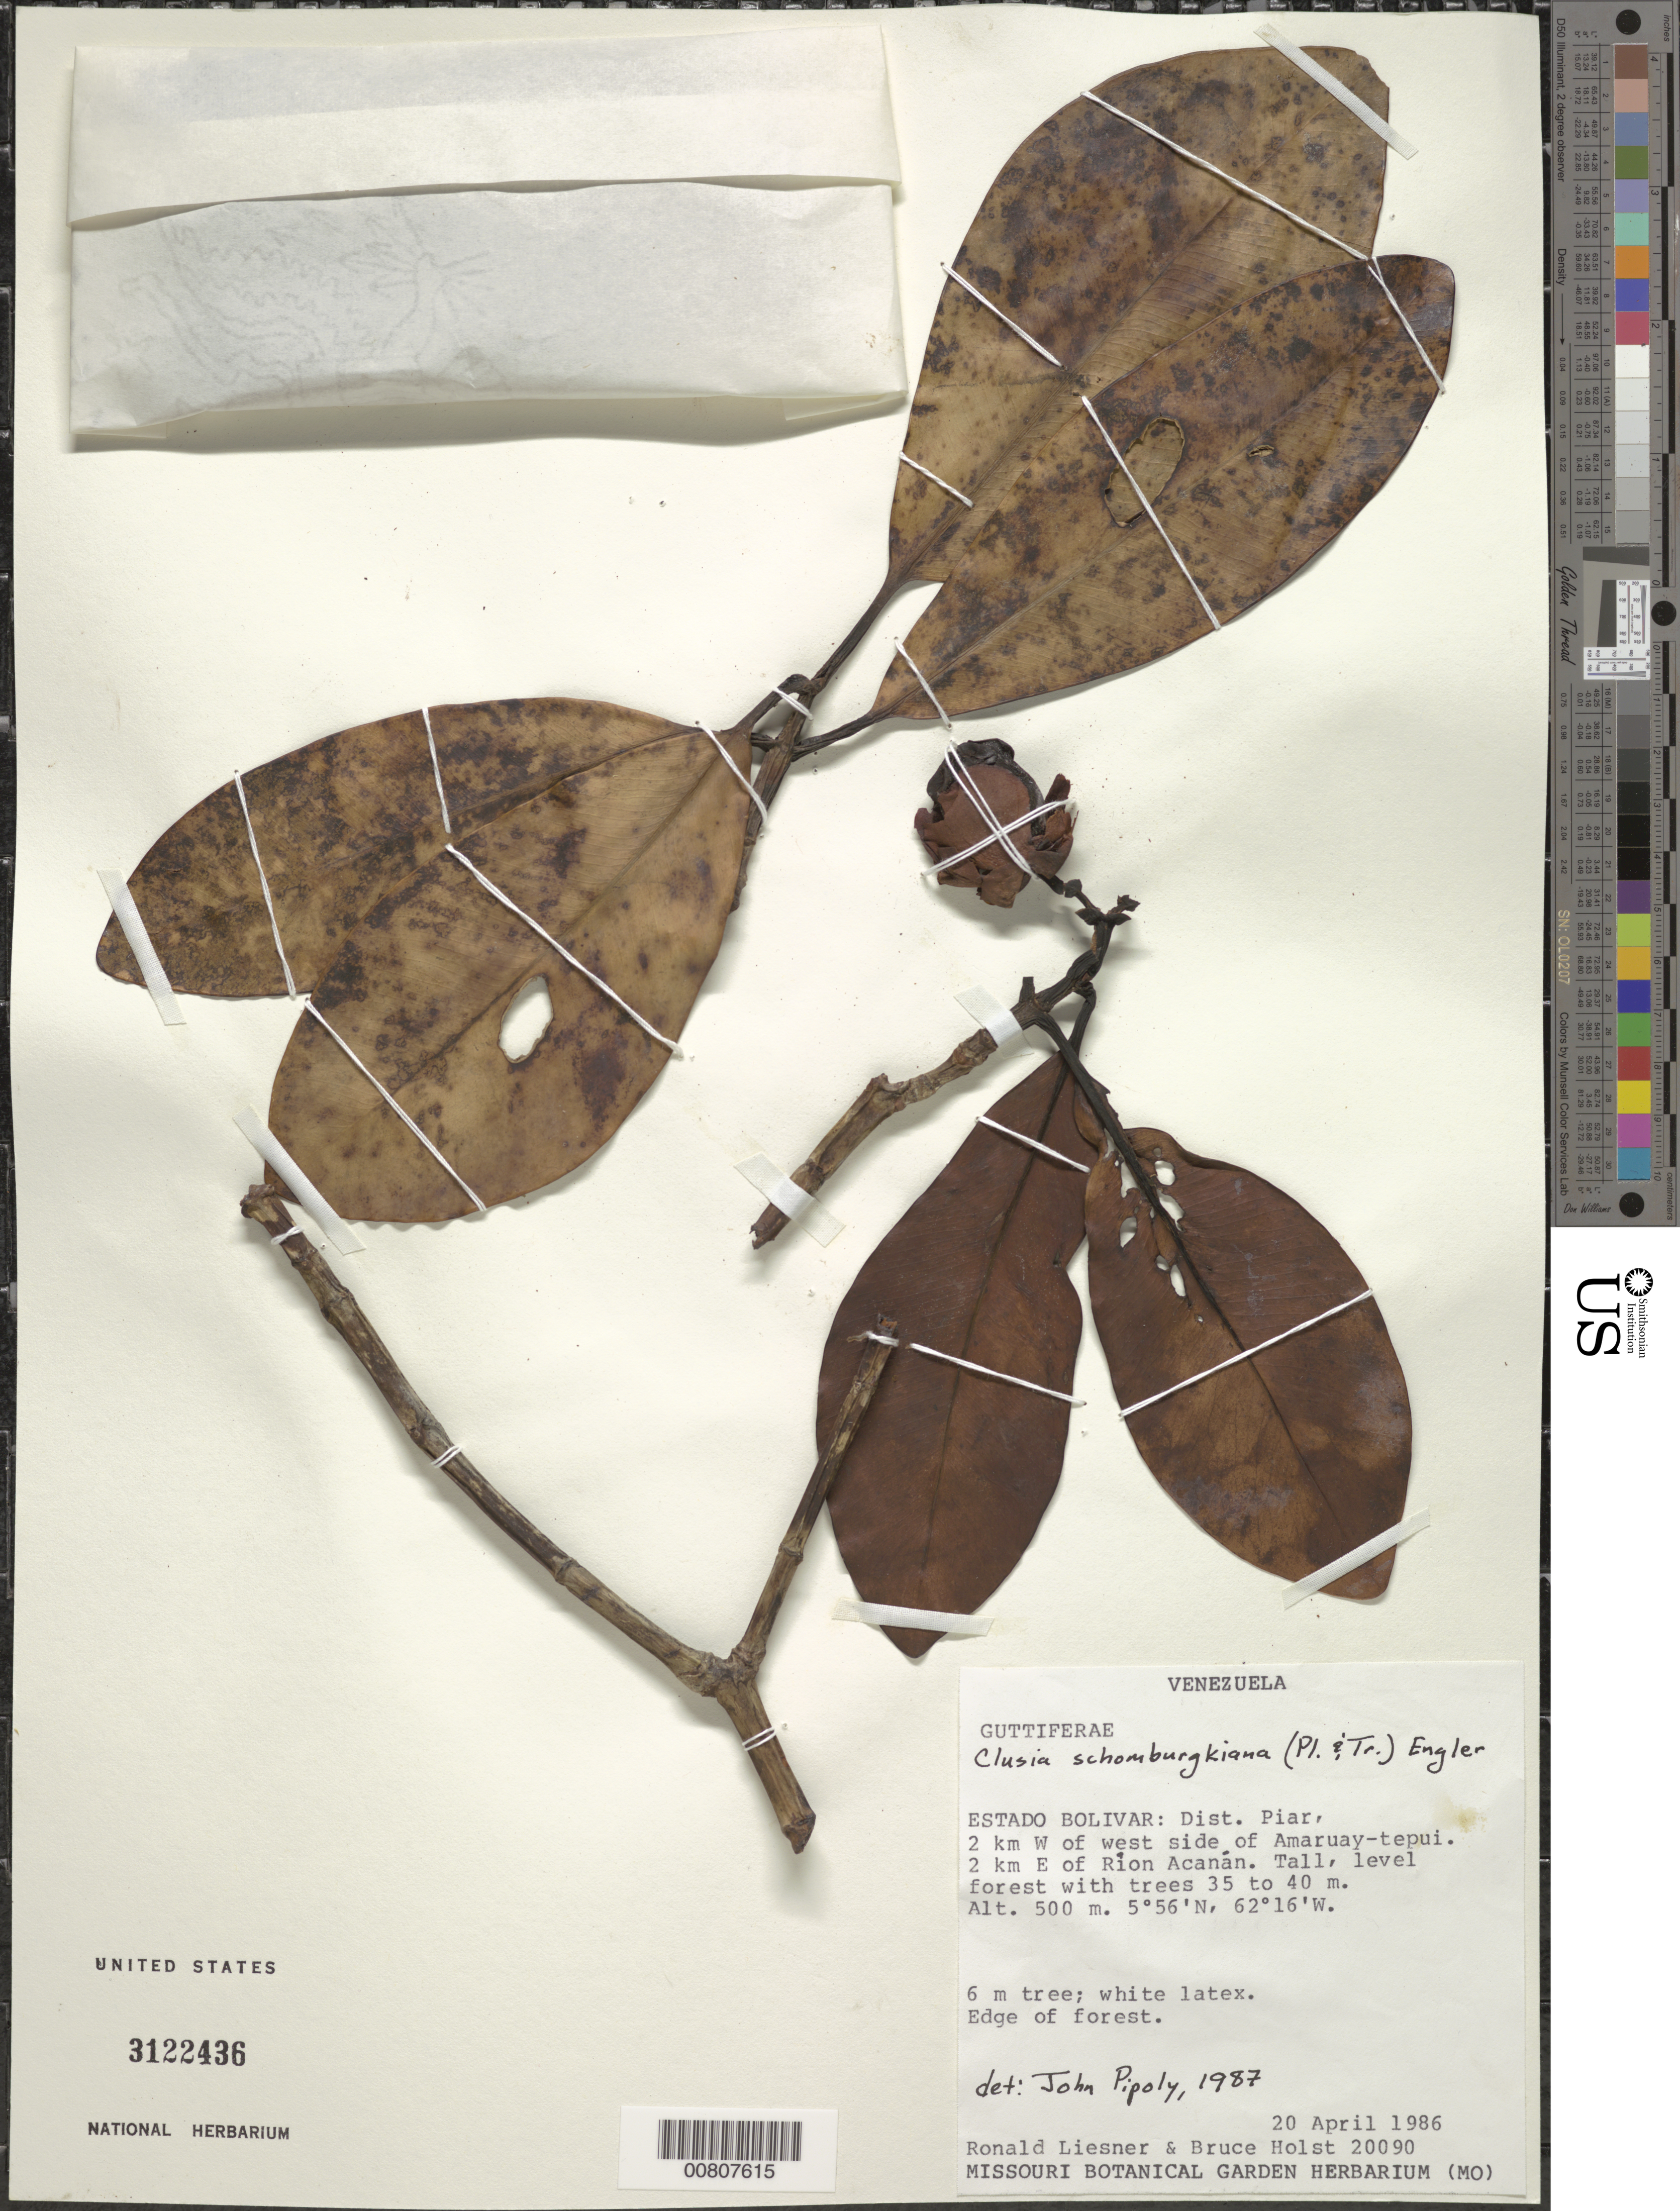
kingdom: Plantae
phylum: Tracheophyta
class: Magnoliopsida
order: Malpighiales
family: Clusiaceae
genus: Clusia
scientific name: Clusia schomburgkiana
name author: (Planch. & Triana) Benth. ex Engl.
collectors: R. L. Liesner & B. Holst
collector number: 20090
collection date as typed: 20-Apr-86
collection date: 1986-04-20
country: Venezuela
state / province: Bolívar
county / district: Piar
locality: Amaruay-tepuí, 2 km W of west side; 2 km E of Ríon Acanan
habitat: Tall, level forest with trees 35 to 40 m.; edge of forest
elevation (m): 500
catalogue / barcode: US 3122436